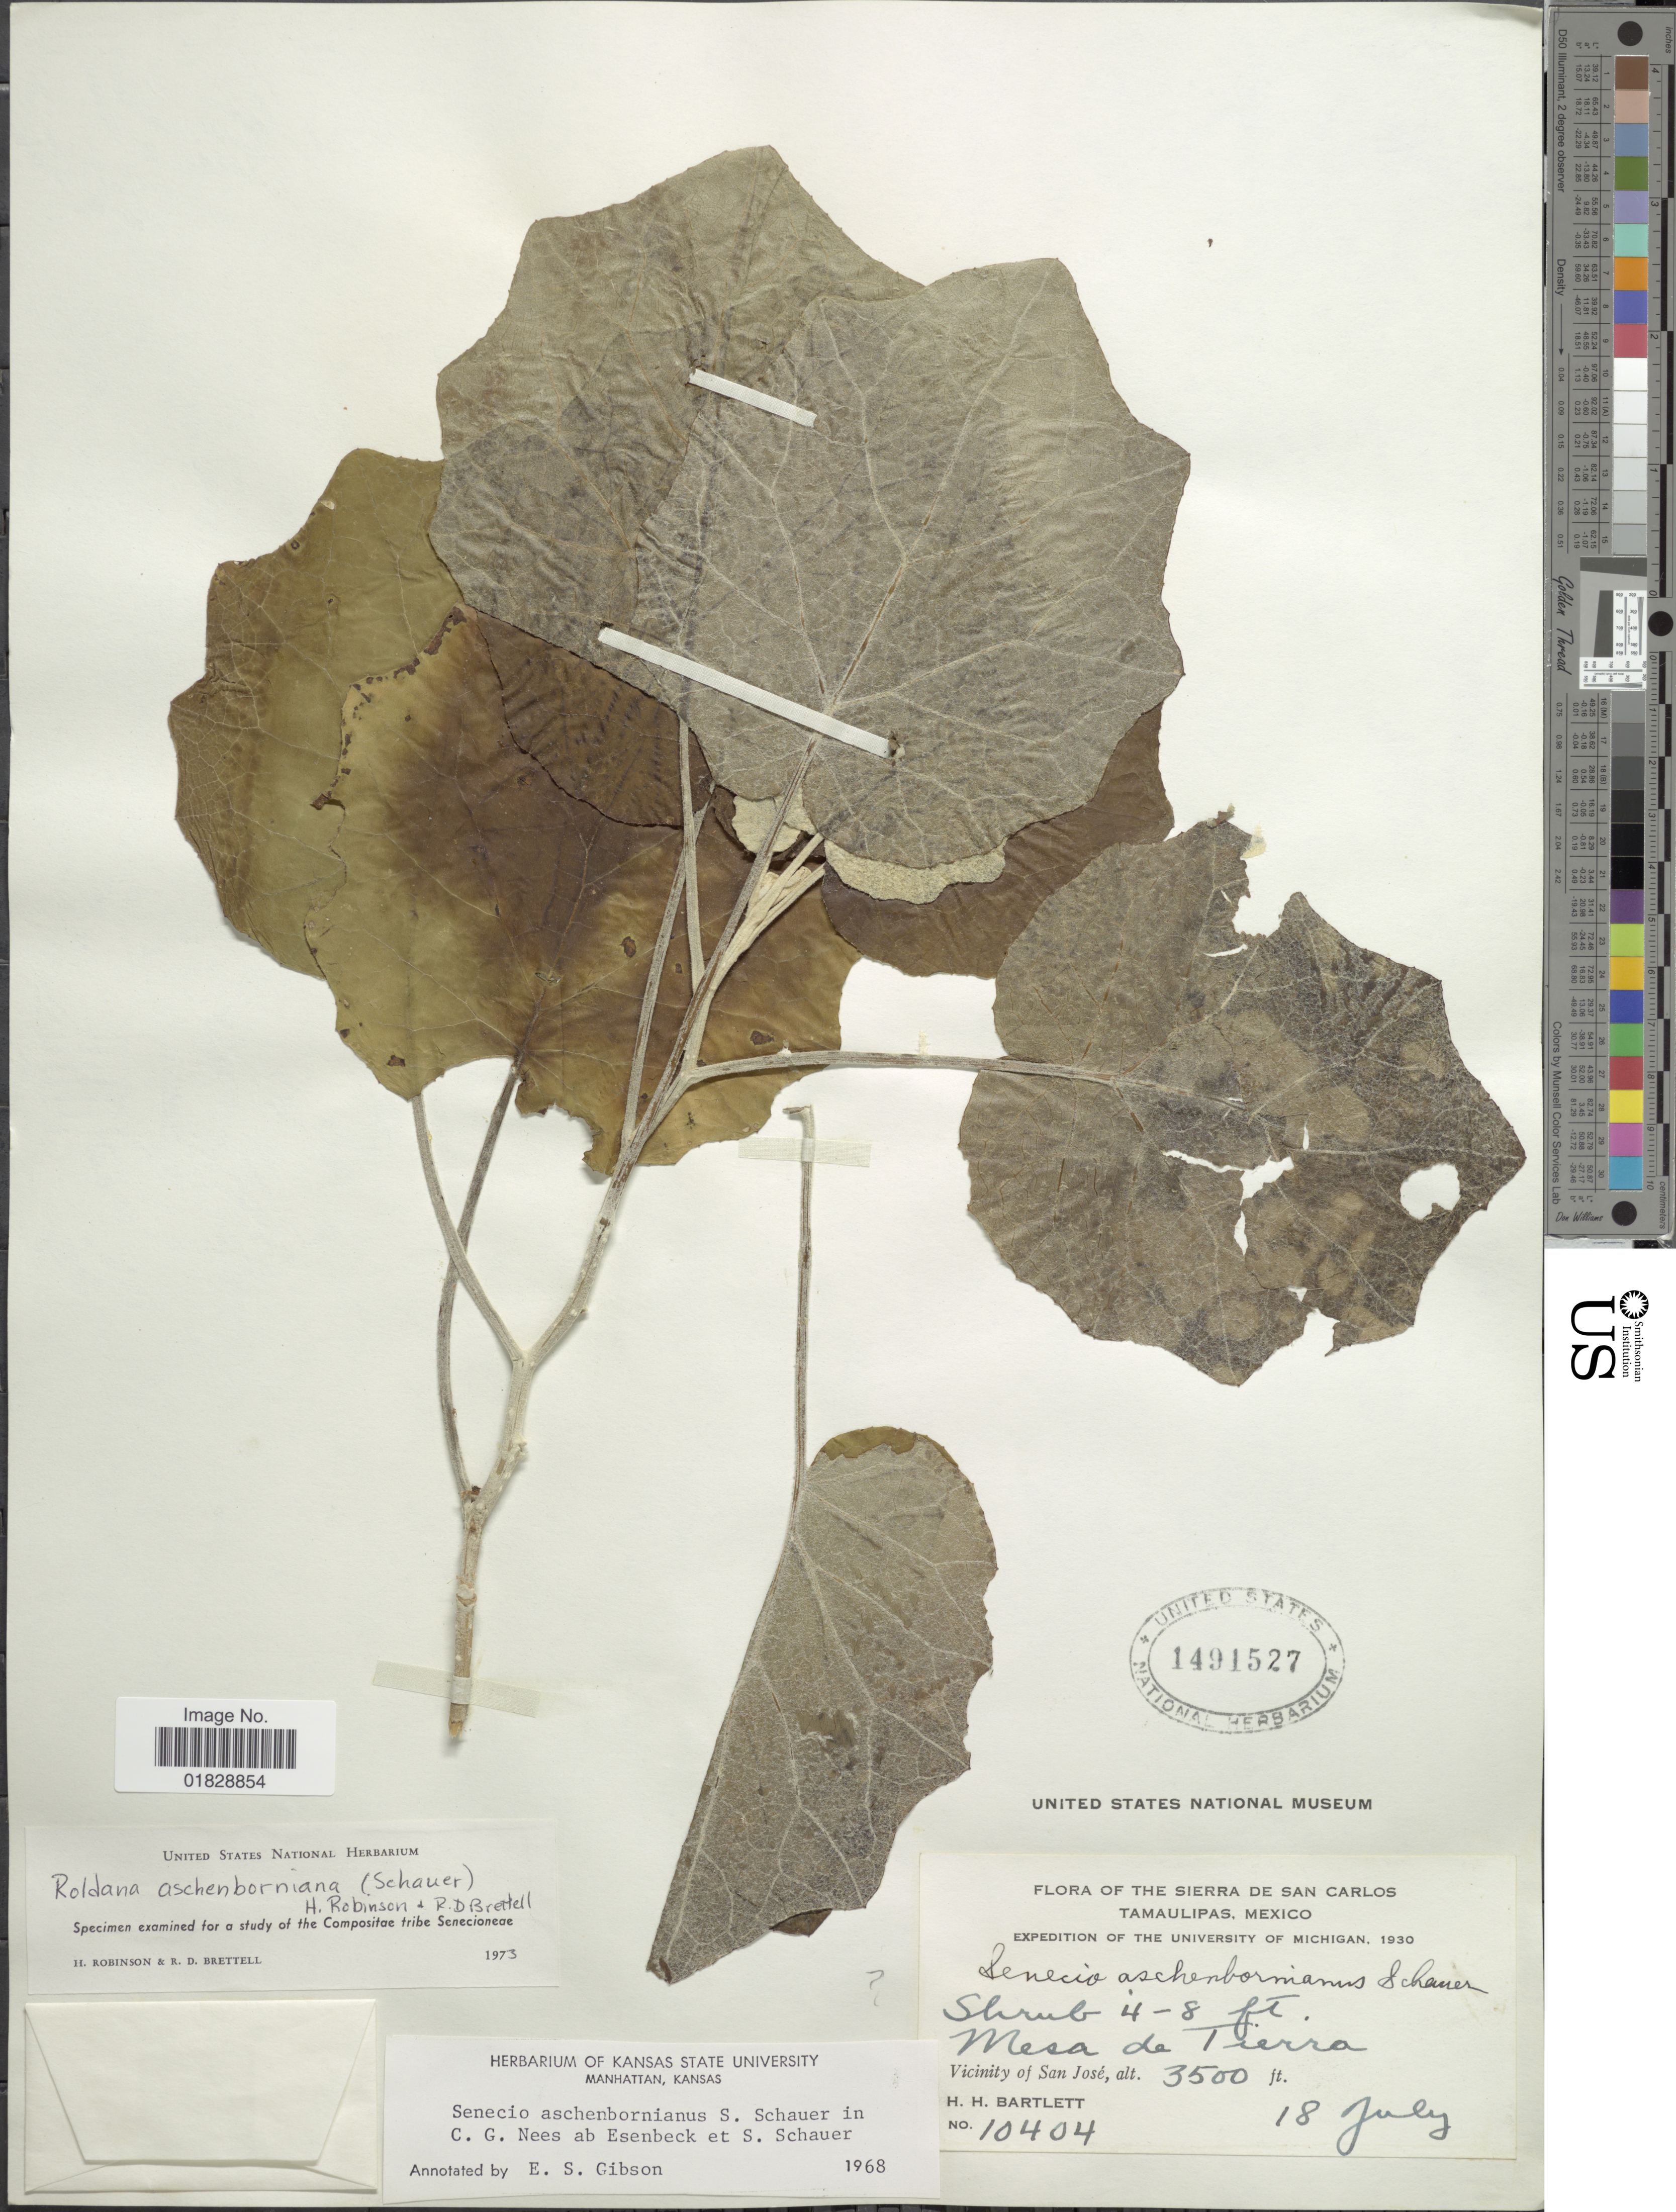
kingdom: Plantae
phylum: Tracheophyta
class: Magnoliopsida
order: Asterales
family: Asteraceae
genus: Roldana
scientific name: Roldana aschenborniana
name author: (S. Schauer) H. Rob. & Brettell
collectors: H. H. Bartlett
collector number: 10404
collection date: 1930-07-18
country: Mexico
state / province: Tamaulipas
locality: Sierra de San Carlos. Tamaulipas, Mexico. Mesa de Tierra. Vicinity of San José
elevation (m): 1067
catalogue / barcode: US 1491527